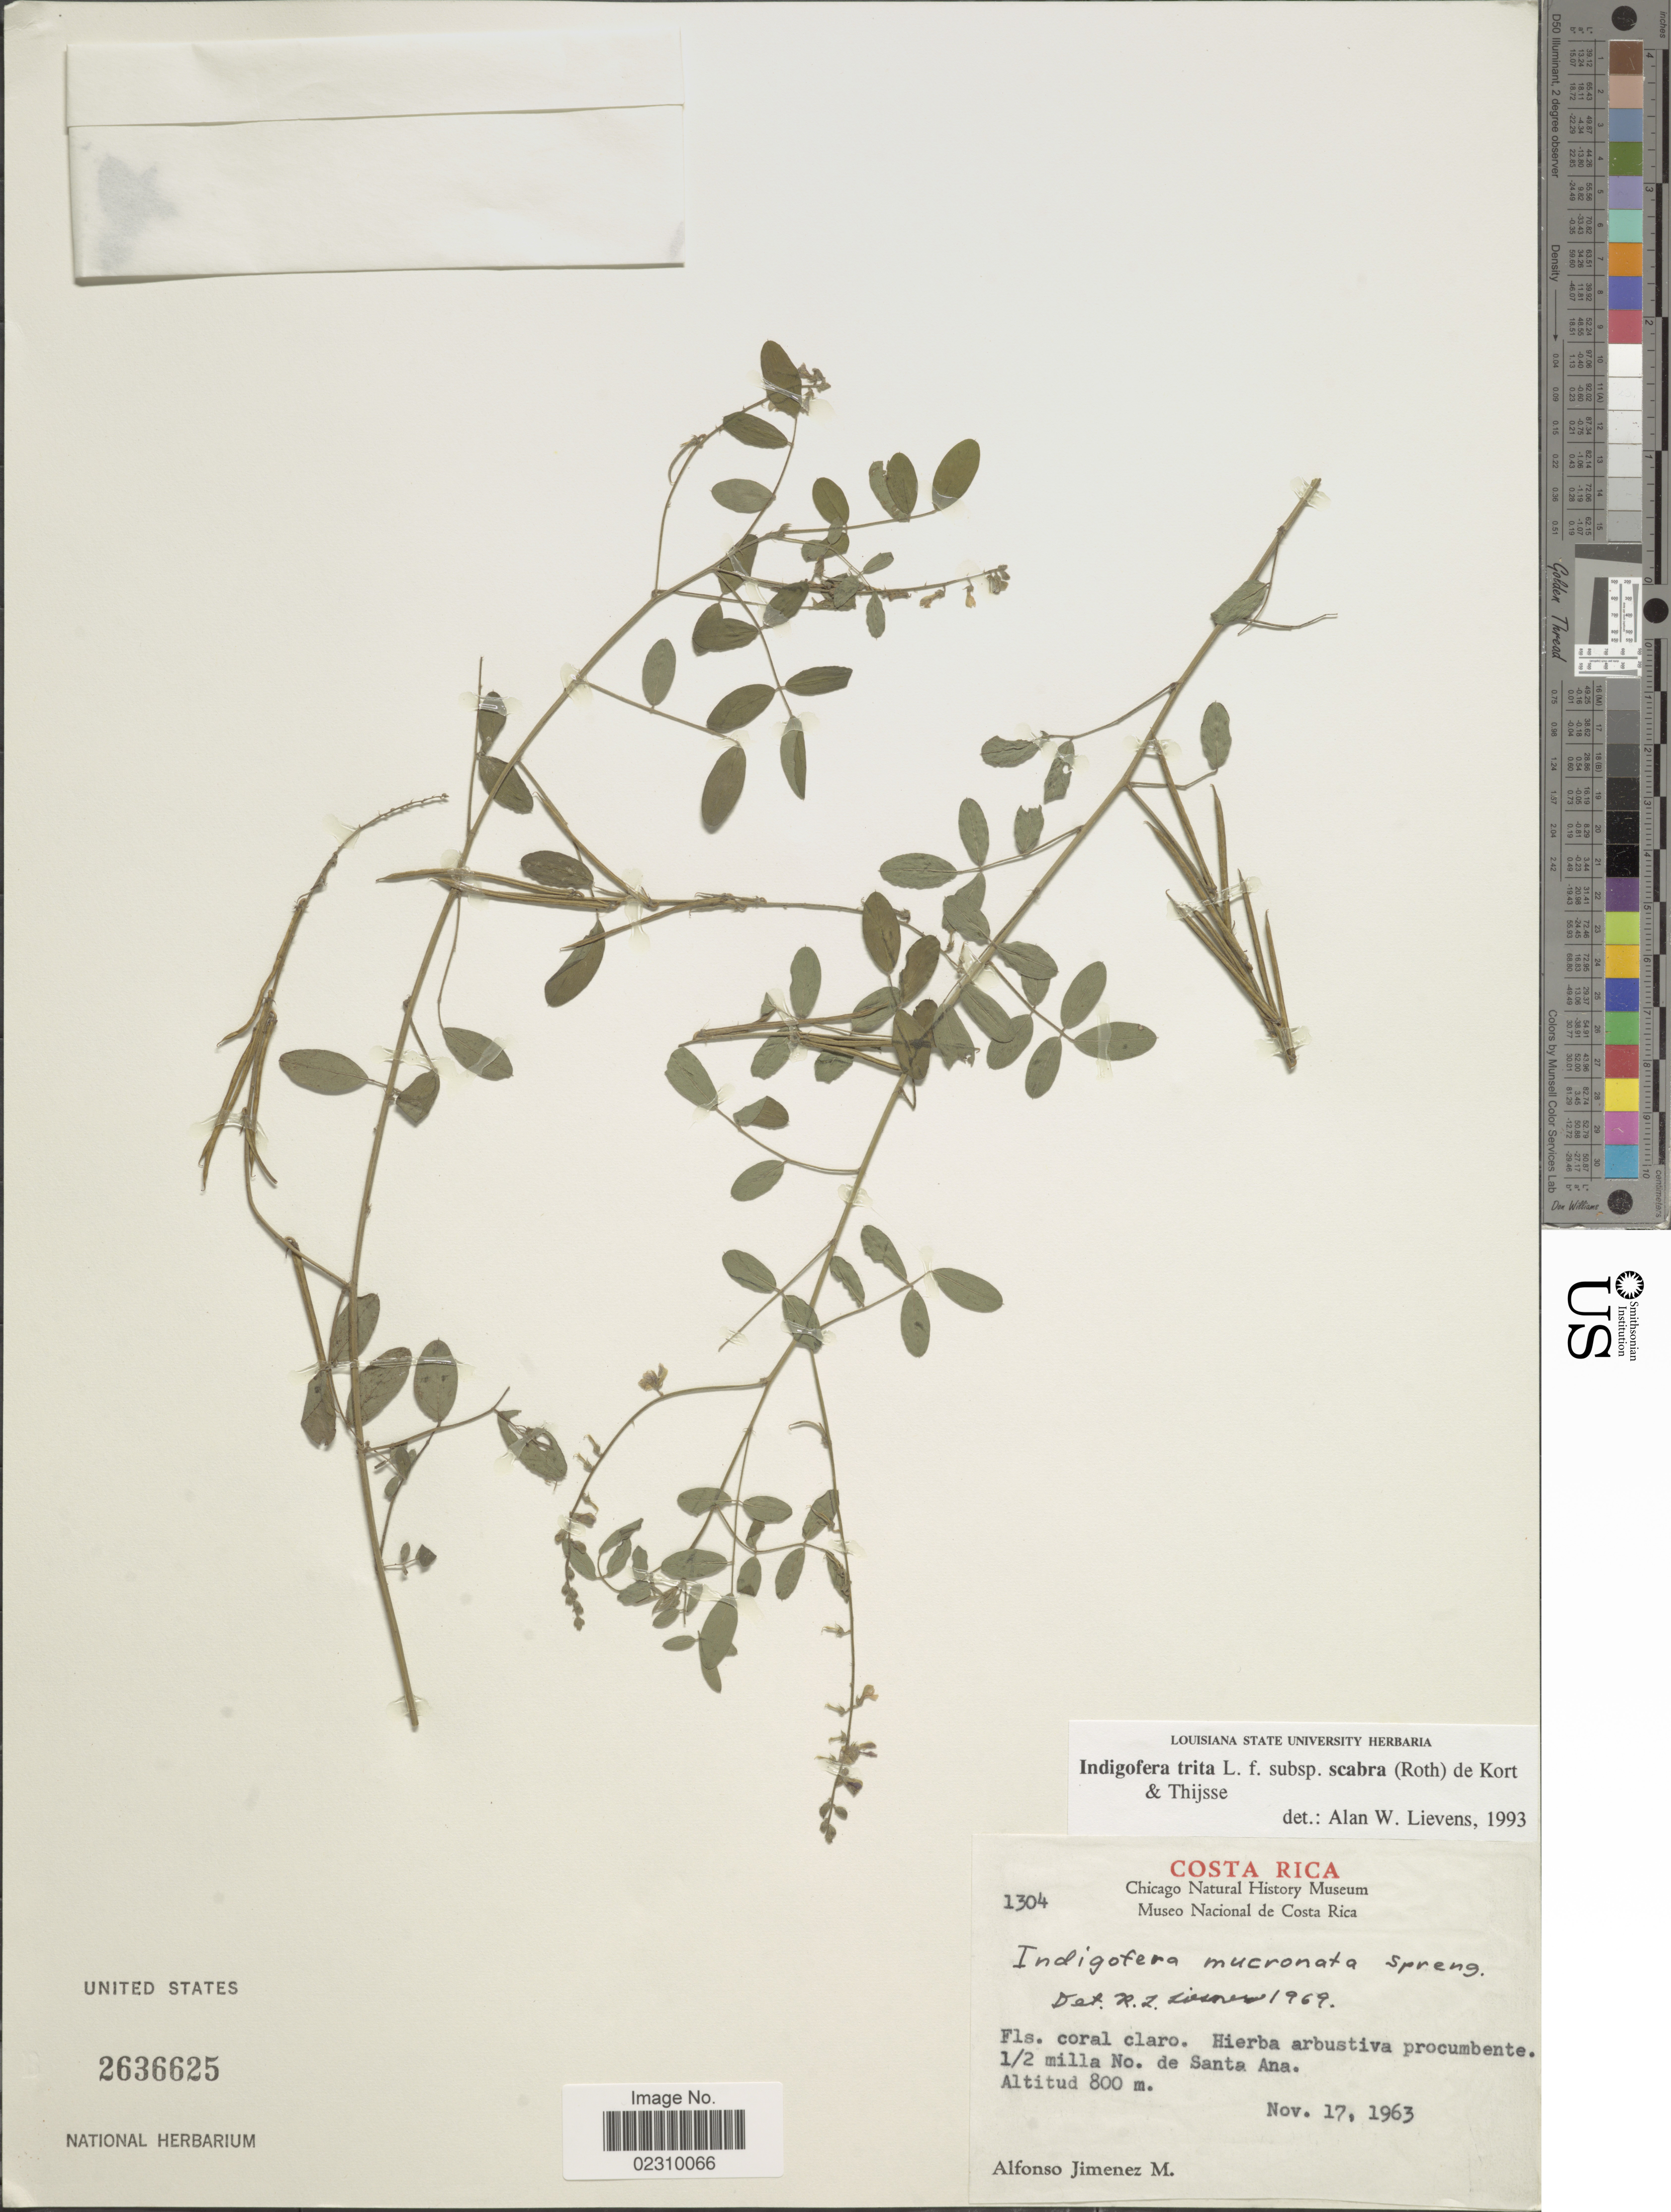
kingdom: Plantae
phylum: Tracheophyta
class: Magnoliopsida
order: Fabales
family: Fabaceae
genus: Indigofera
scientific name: Indigofera trita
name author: L. f.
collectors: A. Jimenez M.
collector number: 1304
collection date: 1963-11-17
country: Costa Rica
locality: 1/2 milla No, de Santa Ana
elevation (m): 800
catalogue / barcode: US 2636625